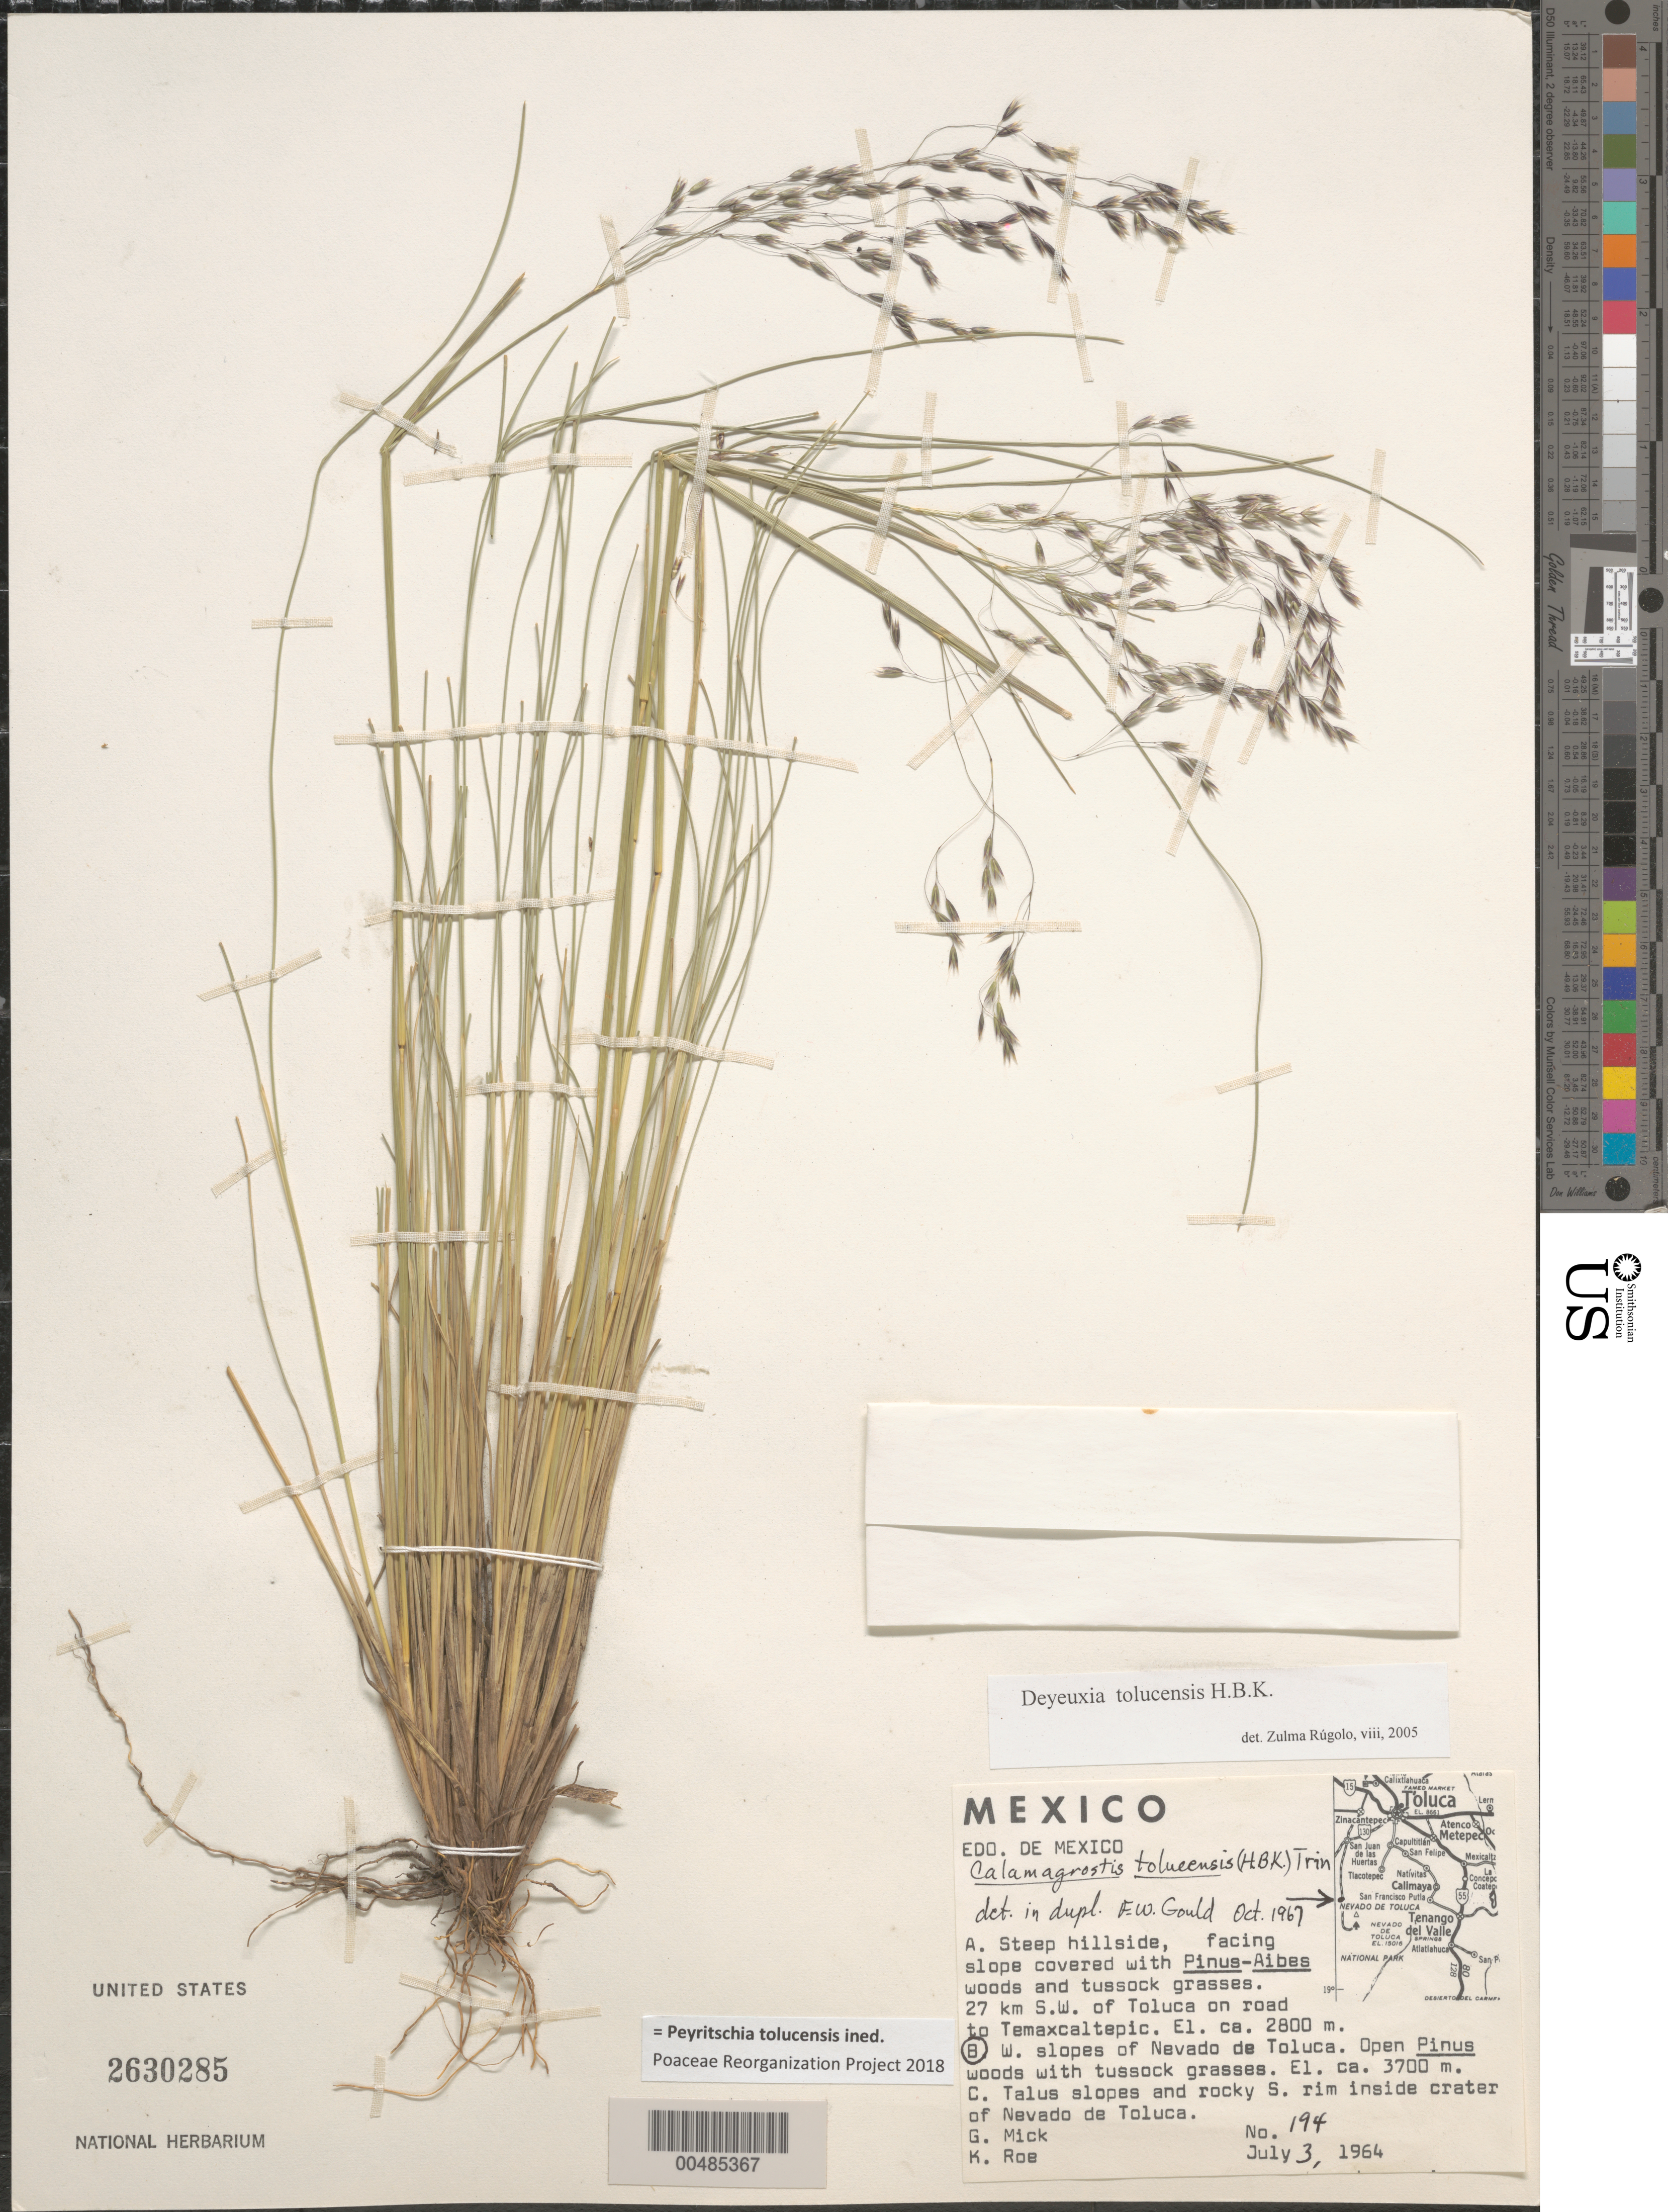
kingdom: Plantae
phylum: Tracheophyta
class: Liliopsida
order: Poales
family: Poaceae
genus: Peyritschia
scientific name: Peyritschia tolucensis ined.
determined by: Poaceae Reorganization Project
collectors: G. Mick & K. E. Roe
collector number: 194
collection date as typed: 3 Jul 1964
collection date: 1964-07-03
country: Mexico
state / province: México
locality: W slopes of Nevado de Toluca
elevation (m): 3700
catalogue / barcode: US 2630285